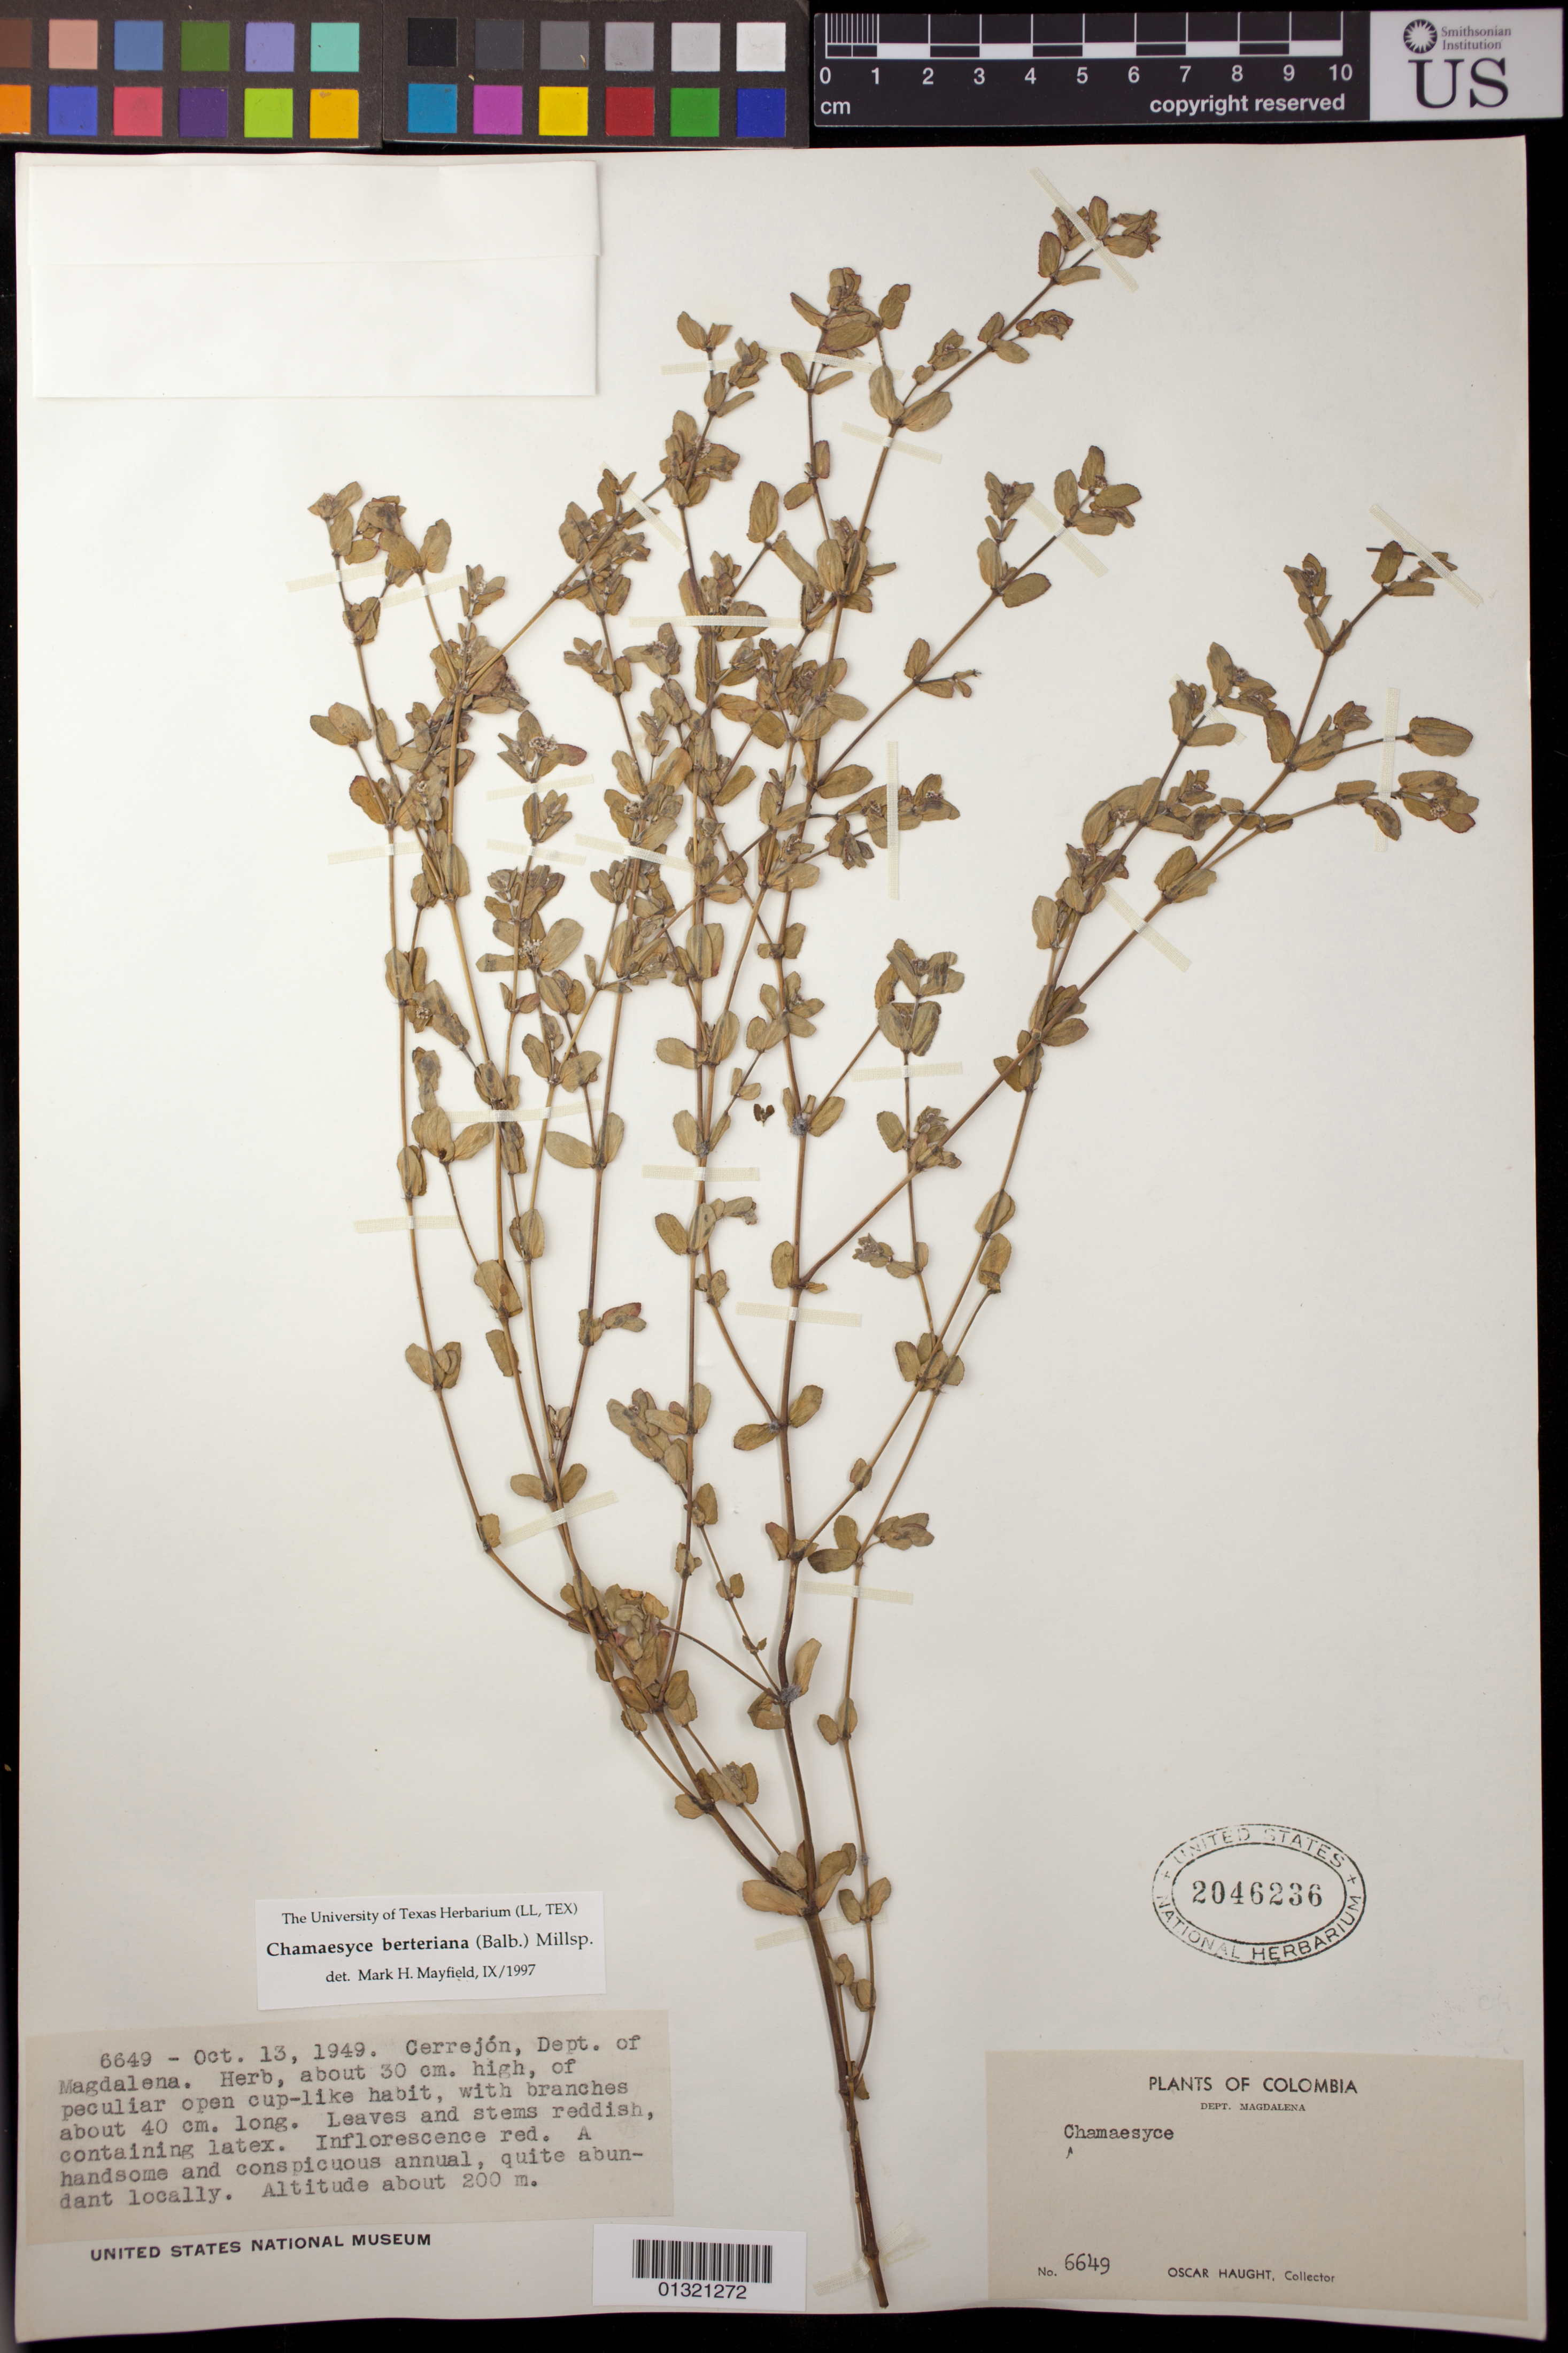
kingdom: Plantae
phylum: Tracheophyta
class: Magnoliopsida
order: Malpighiales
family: Euphorbiaceae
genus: Euphorbia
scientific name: Euphorbia berteroana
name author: Balb.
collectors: O. Haught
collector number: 6649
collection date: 1949-10-13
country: Colombia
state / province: Magdalena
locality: Cerrejon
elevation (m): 200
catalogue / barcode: US 2046236